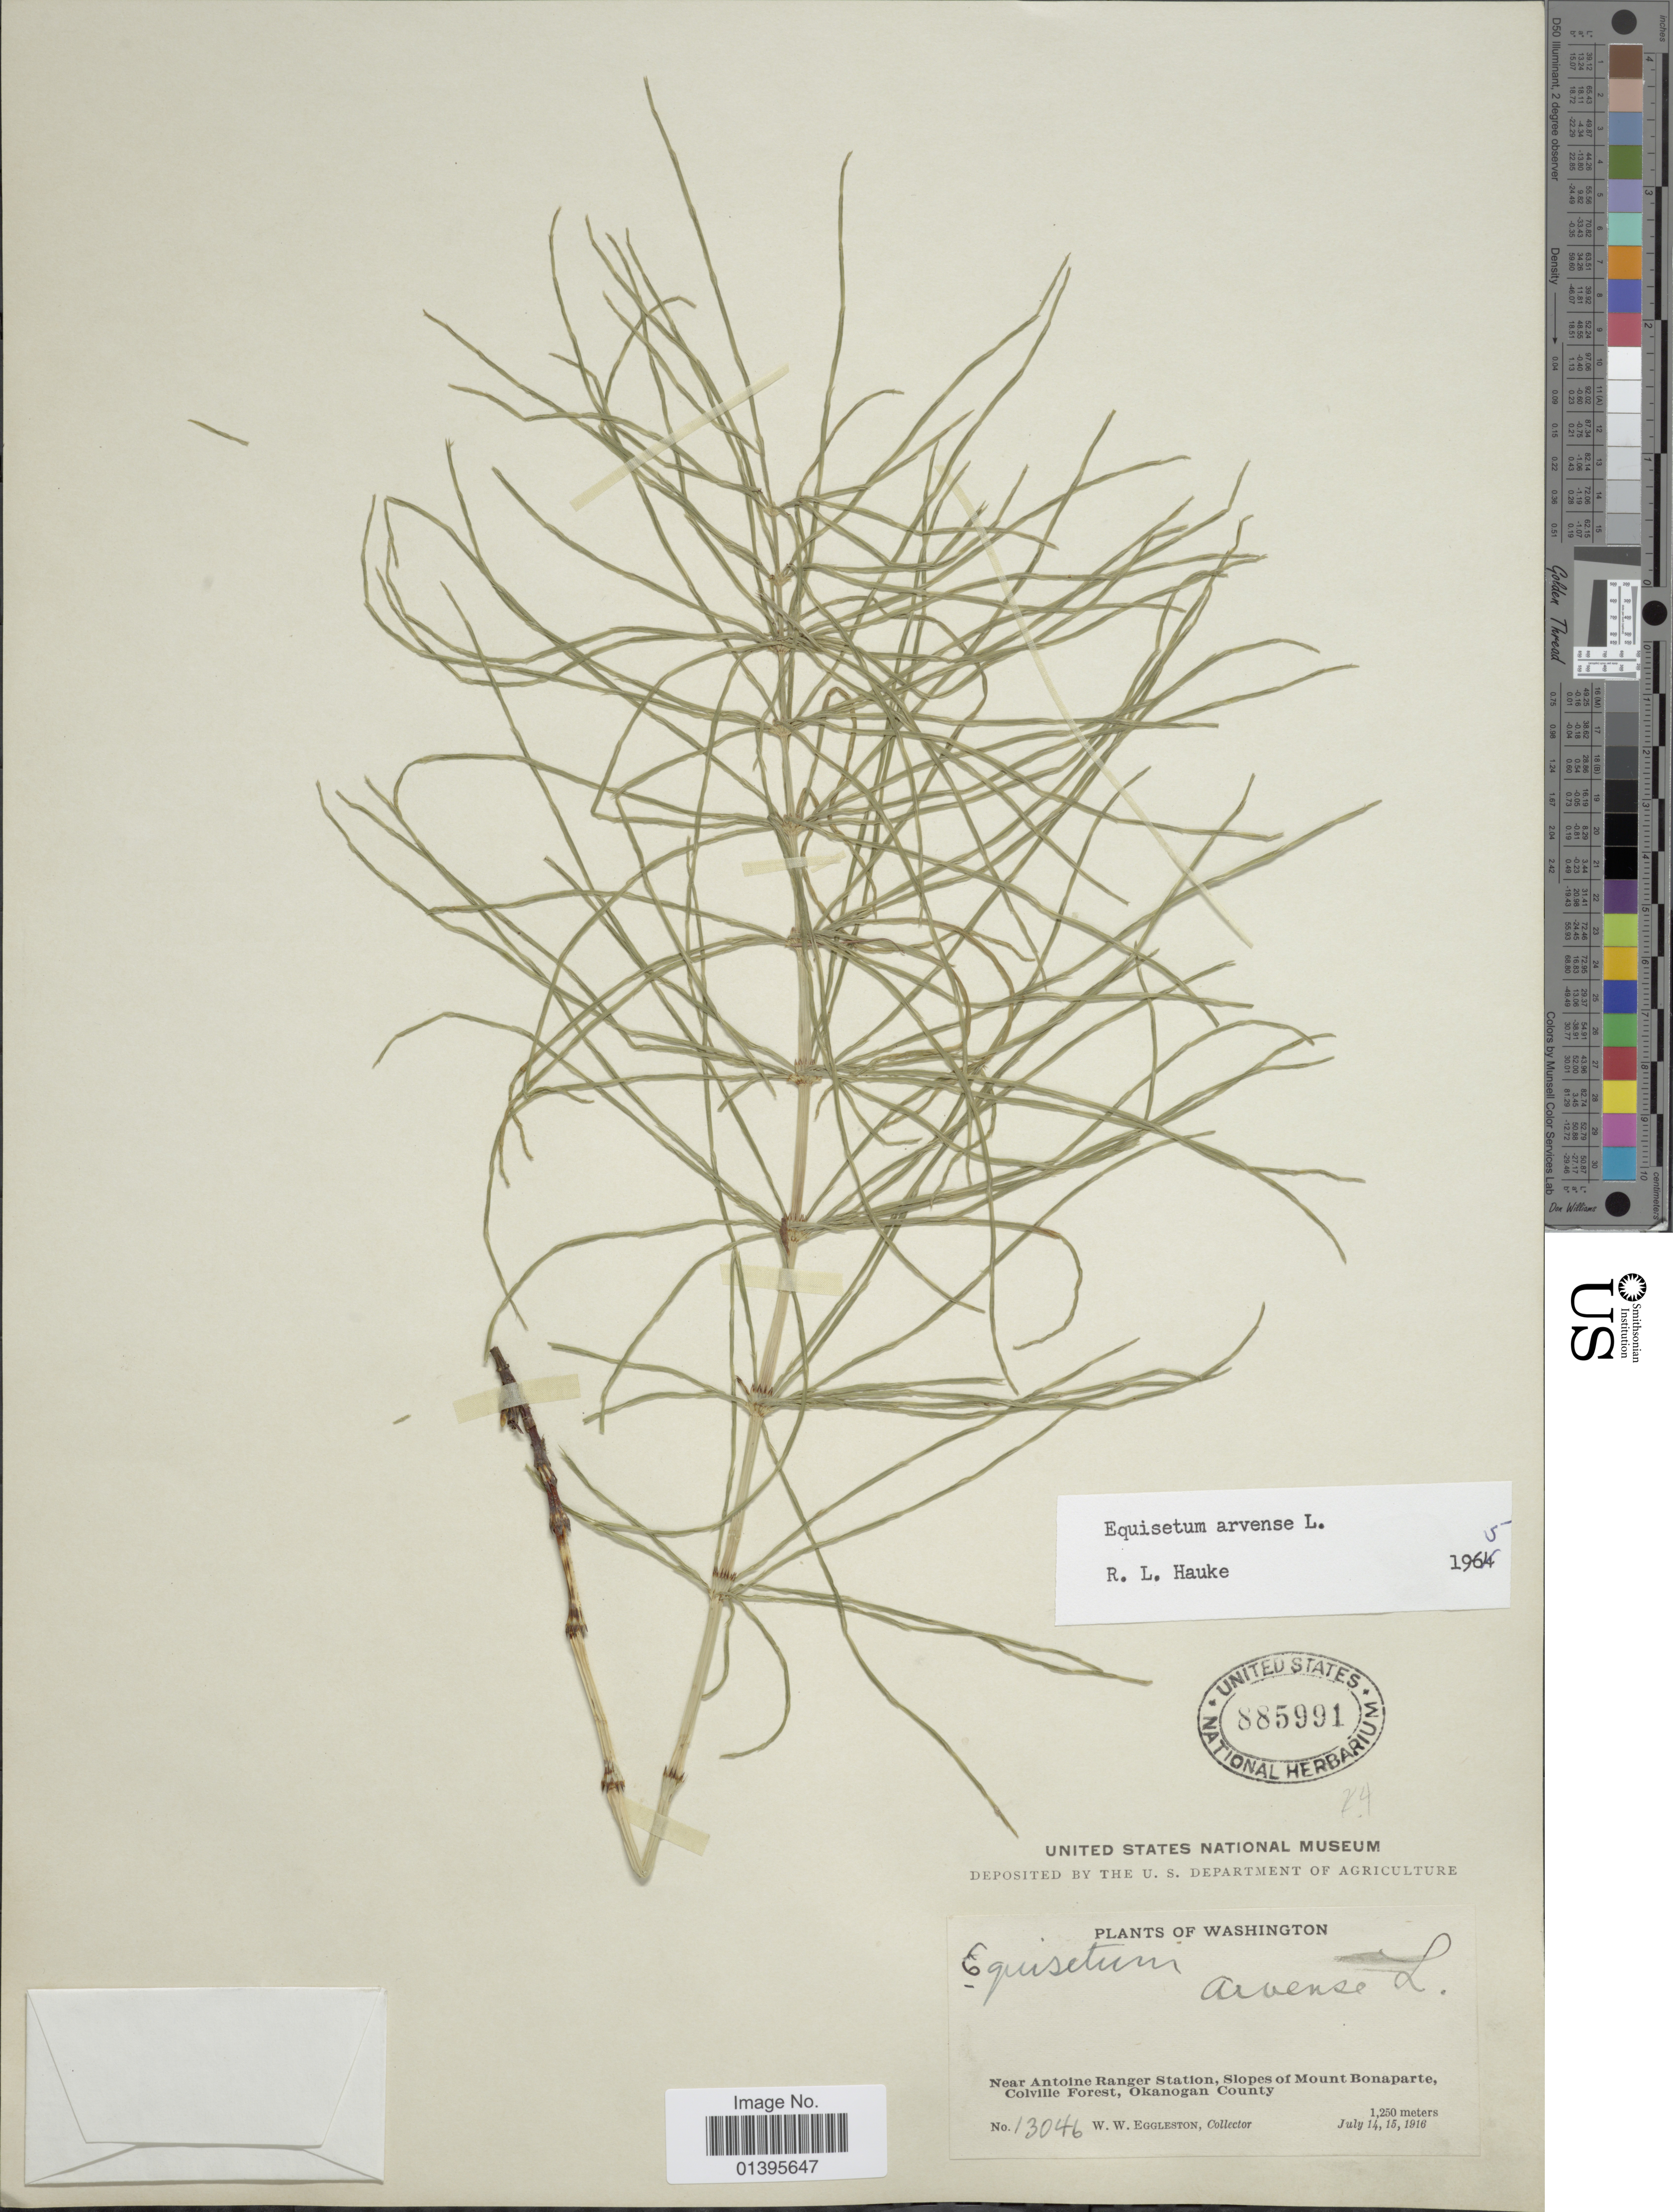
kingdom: Plantae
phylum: Tracheophyta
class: Polypodiopsida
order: Equisetales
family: Equisetaceae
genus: Equisetum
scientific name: Equisetum arvense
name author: L.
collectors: W. W. Eggleston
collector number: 13046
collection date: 1916-07-14/1916-07-15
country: United States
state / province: Washington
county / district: Okanogan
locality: Near Antoine Ranger Station, Slopes of Mount Bonaparte, Colville Forest, Okanogan County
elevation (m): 1250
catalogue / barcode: US 885991